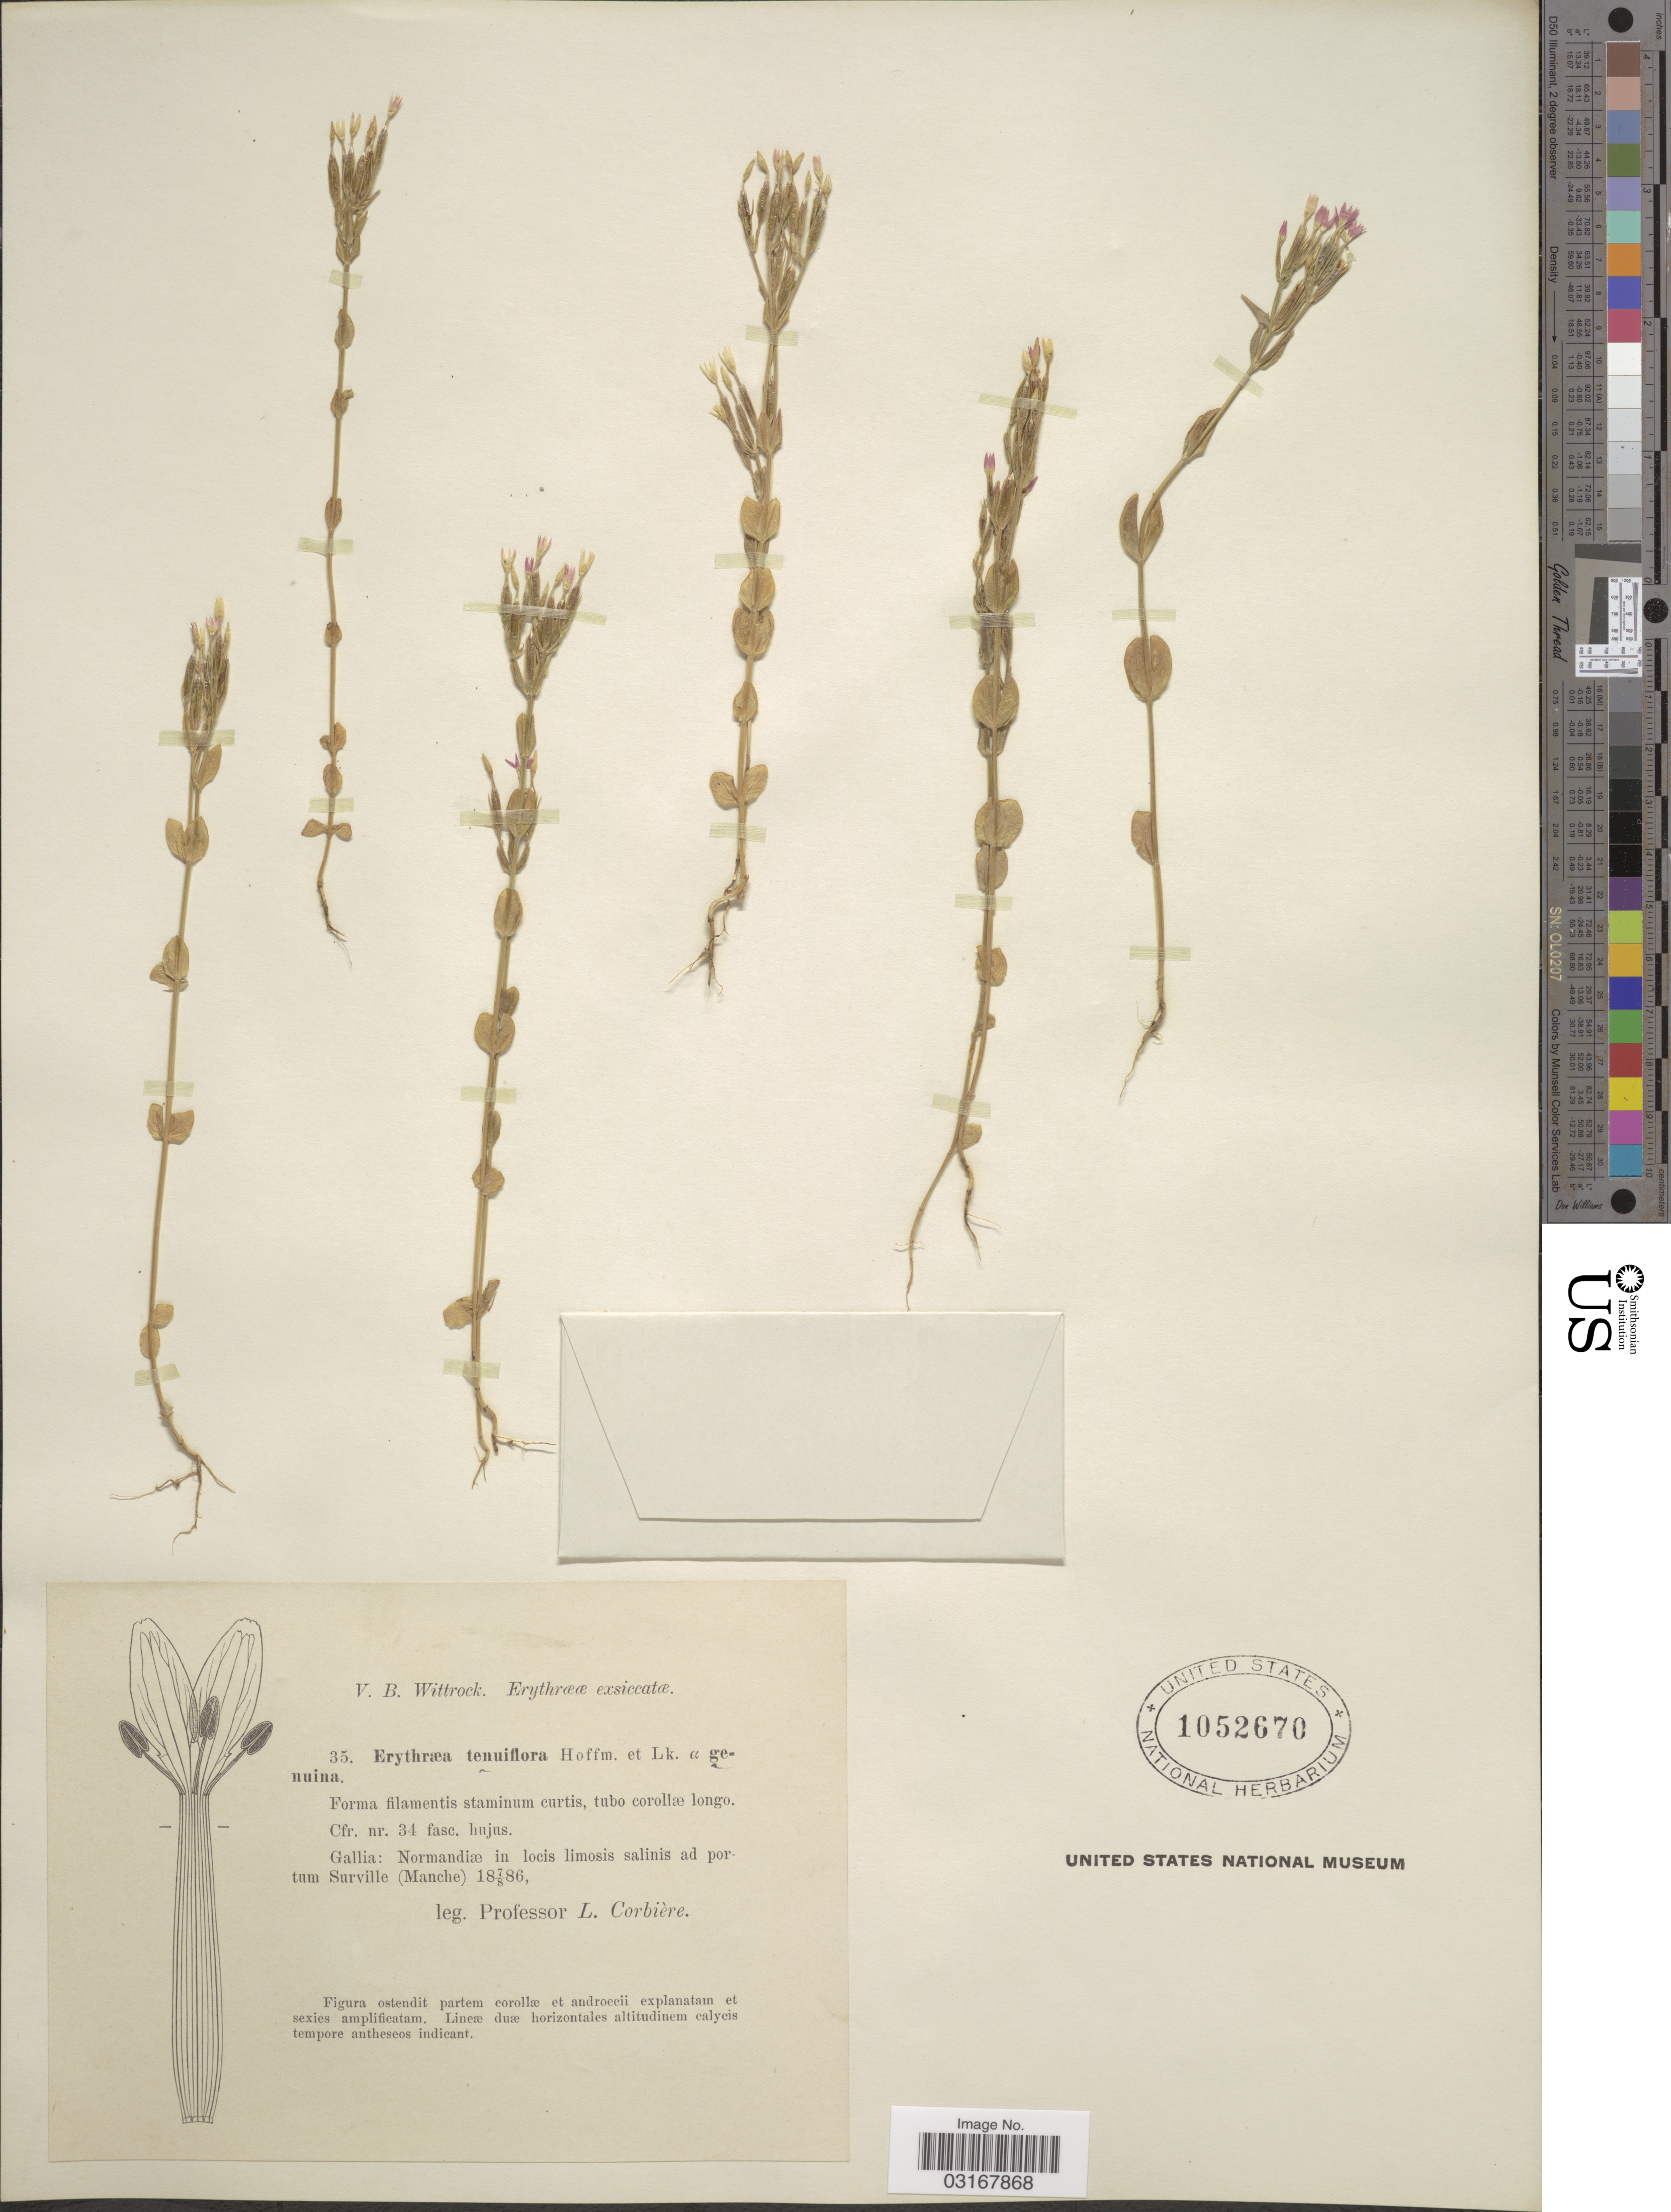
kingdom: Plantae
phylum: Tracheophyta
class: Magnoliopsida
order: Gentianales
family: Gentianaceae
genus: Centaurium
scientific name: Centaurium tenuiflorum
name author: (Hoffmanns. & Link) Fritsch ex Janch.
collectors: L. Corbière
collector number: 35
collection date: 1886-08-07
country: France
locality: Gallia: Normandiæ in locis limosis salinis ad portum Surville (Manche).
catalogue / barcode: US 1052670